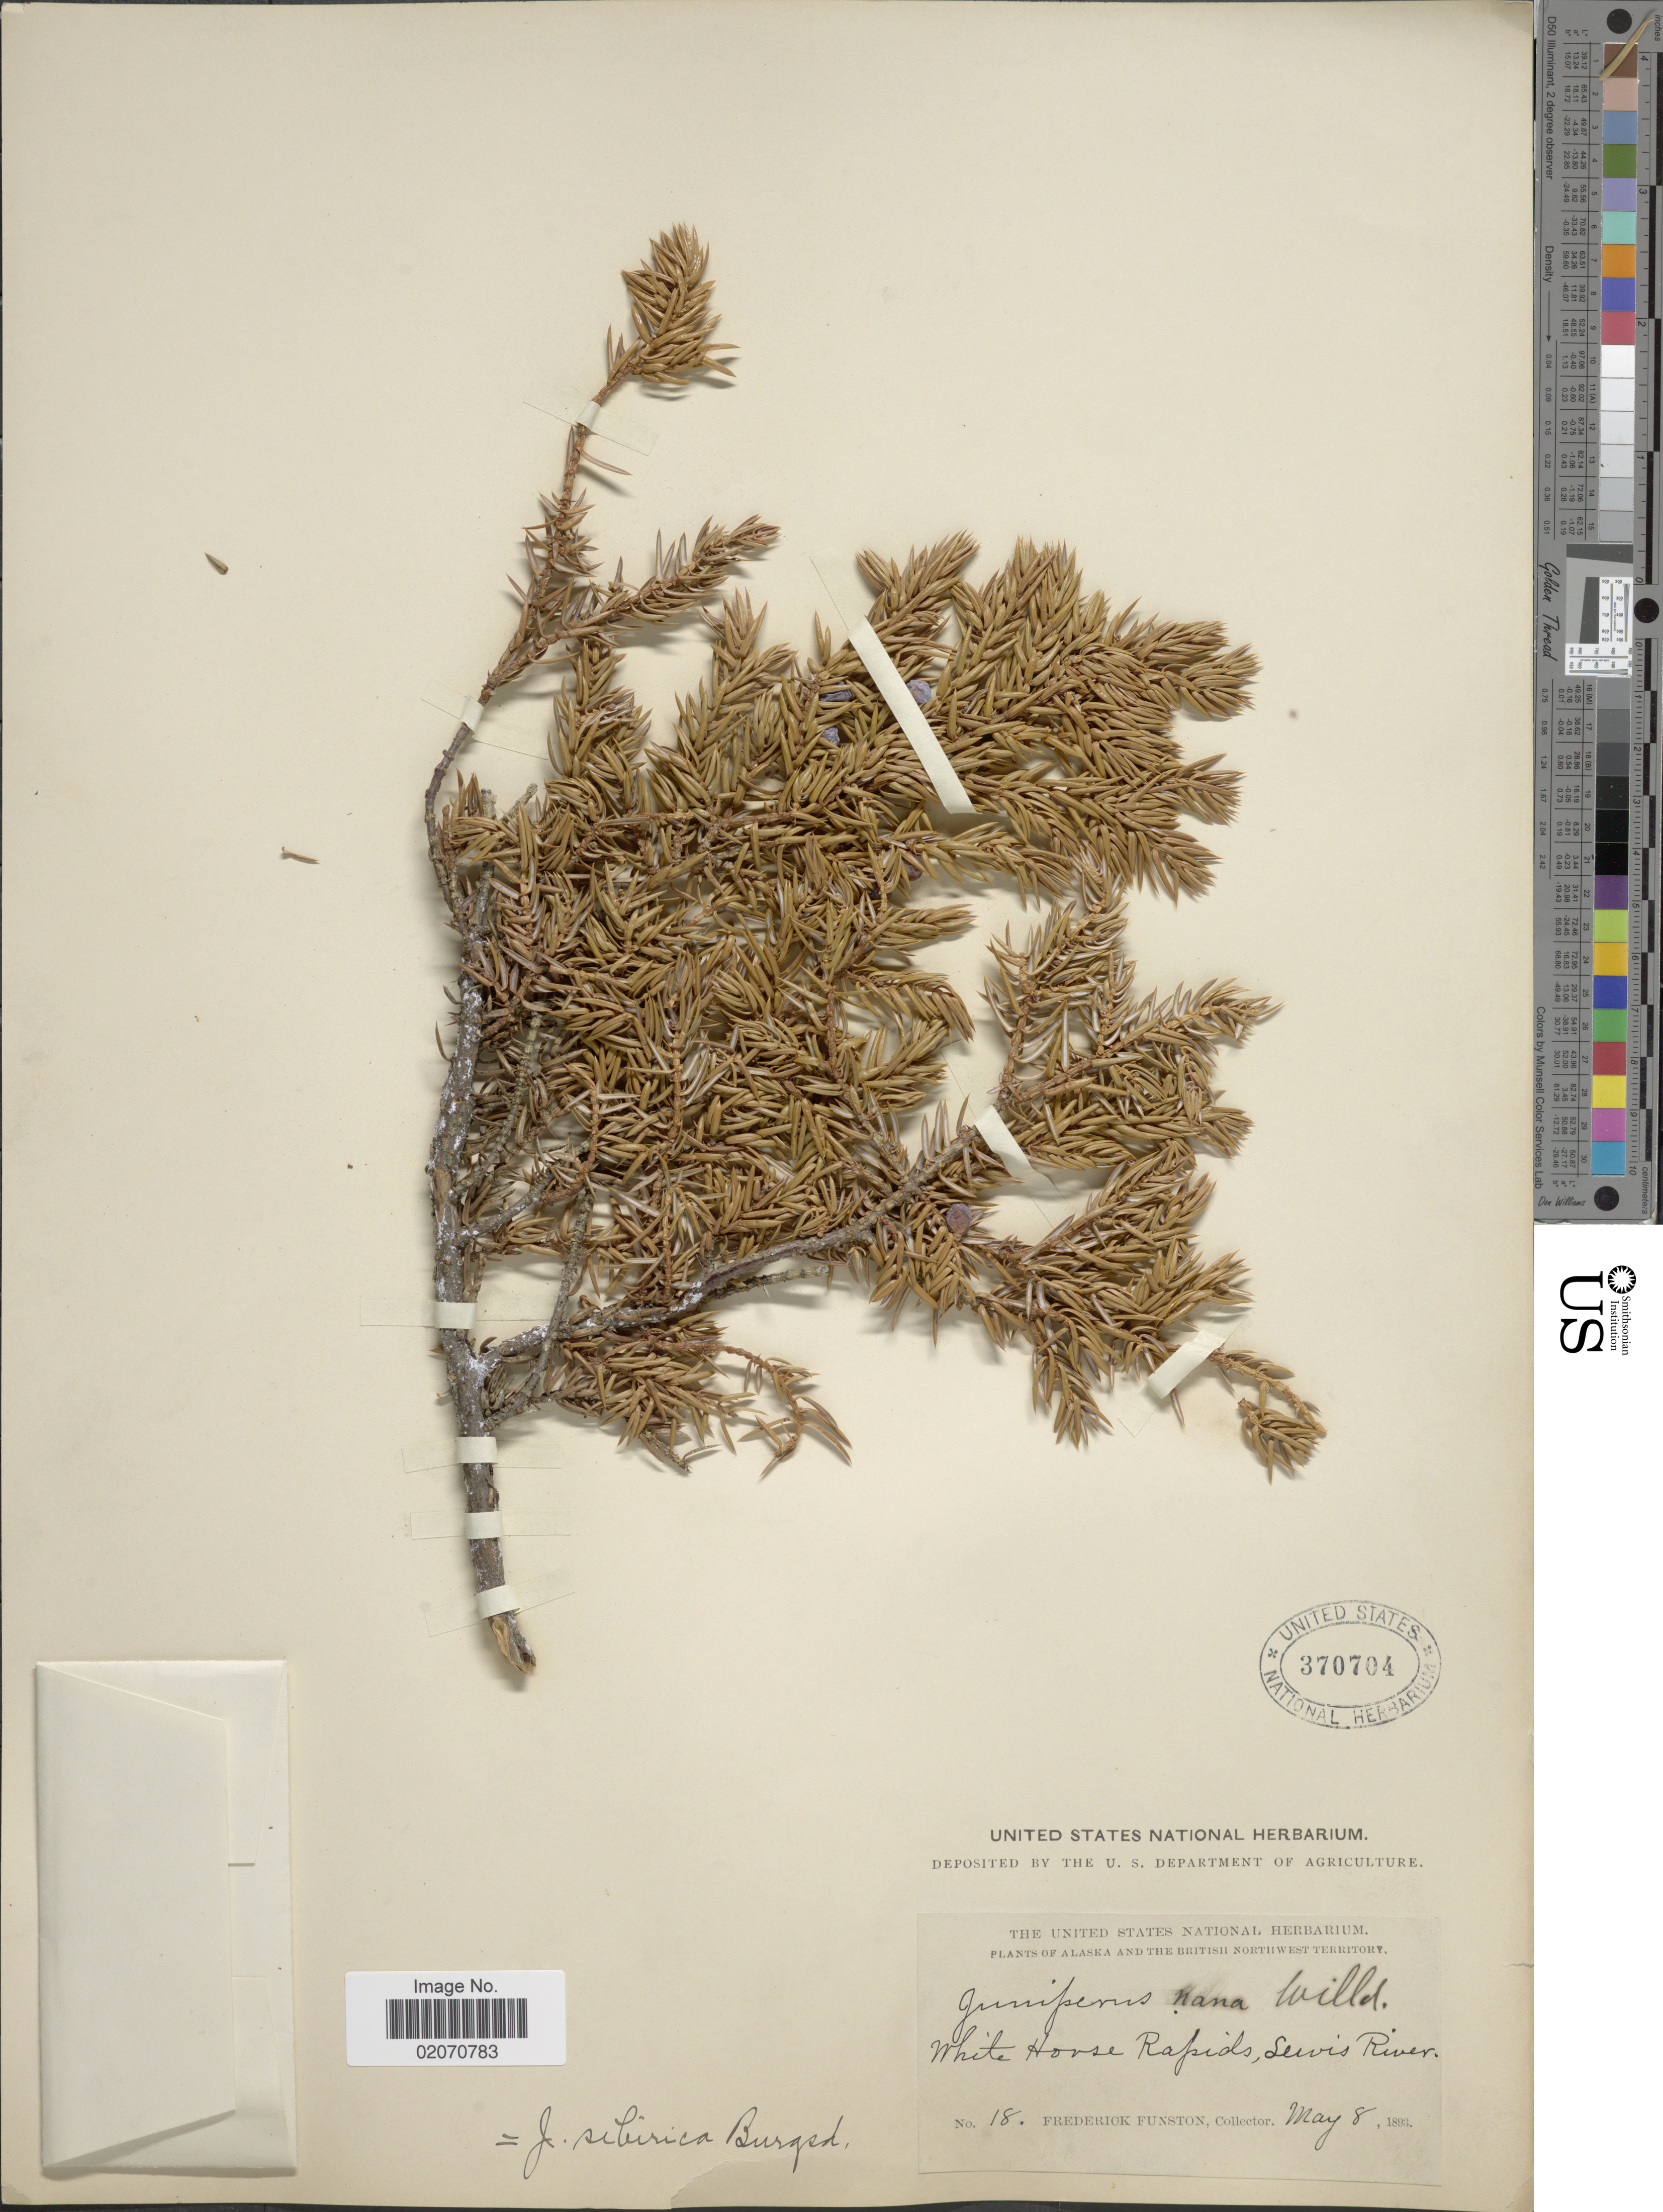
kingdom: Plantae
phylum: Tracheophyta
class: Pinopsida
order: Pinales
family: Cupressaceae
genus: Juniperus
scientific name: Juniperus communis subsp. nana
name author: (Willd.) Syme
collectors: F. Funston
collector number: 18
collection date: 1893-05-08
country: United States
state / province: Alaska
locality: British Southwest Territory, White Horse Rapids, Servis River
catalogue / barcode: US 370704